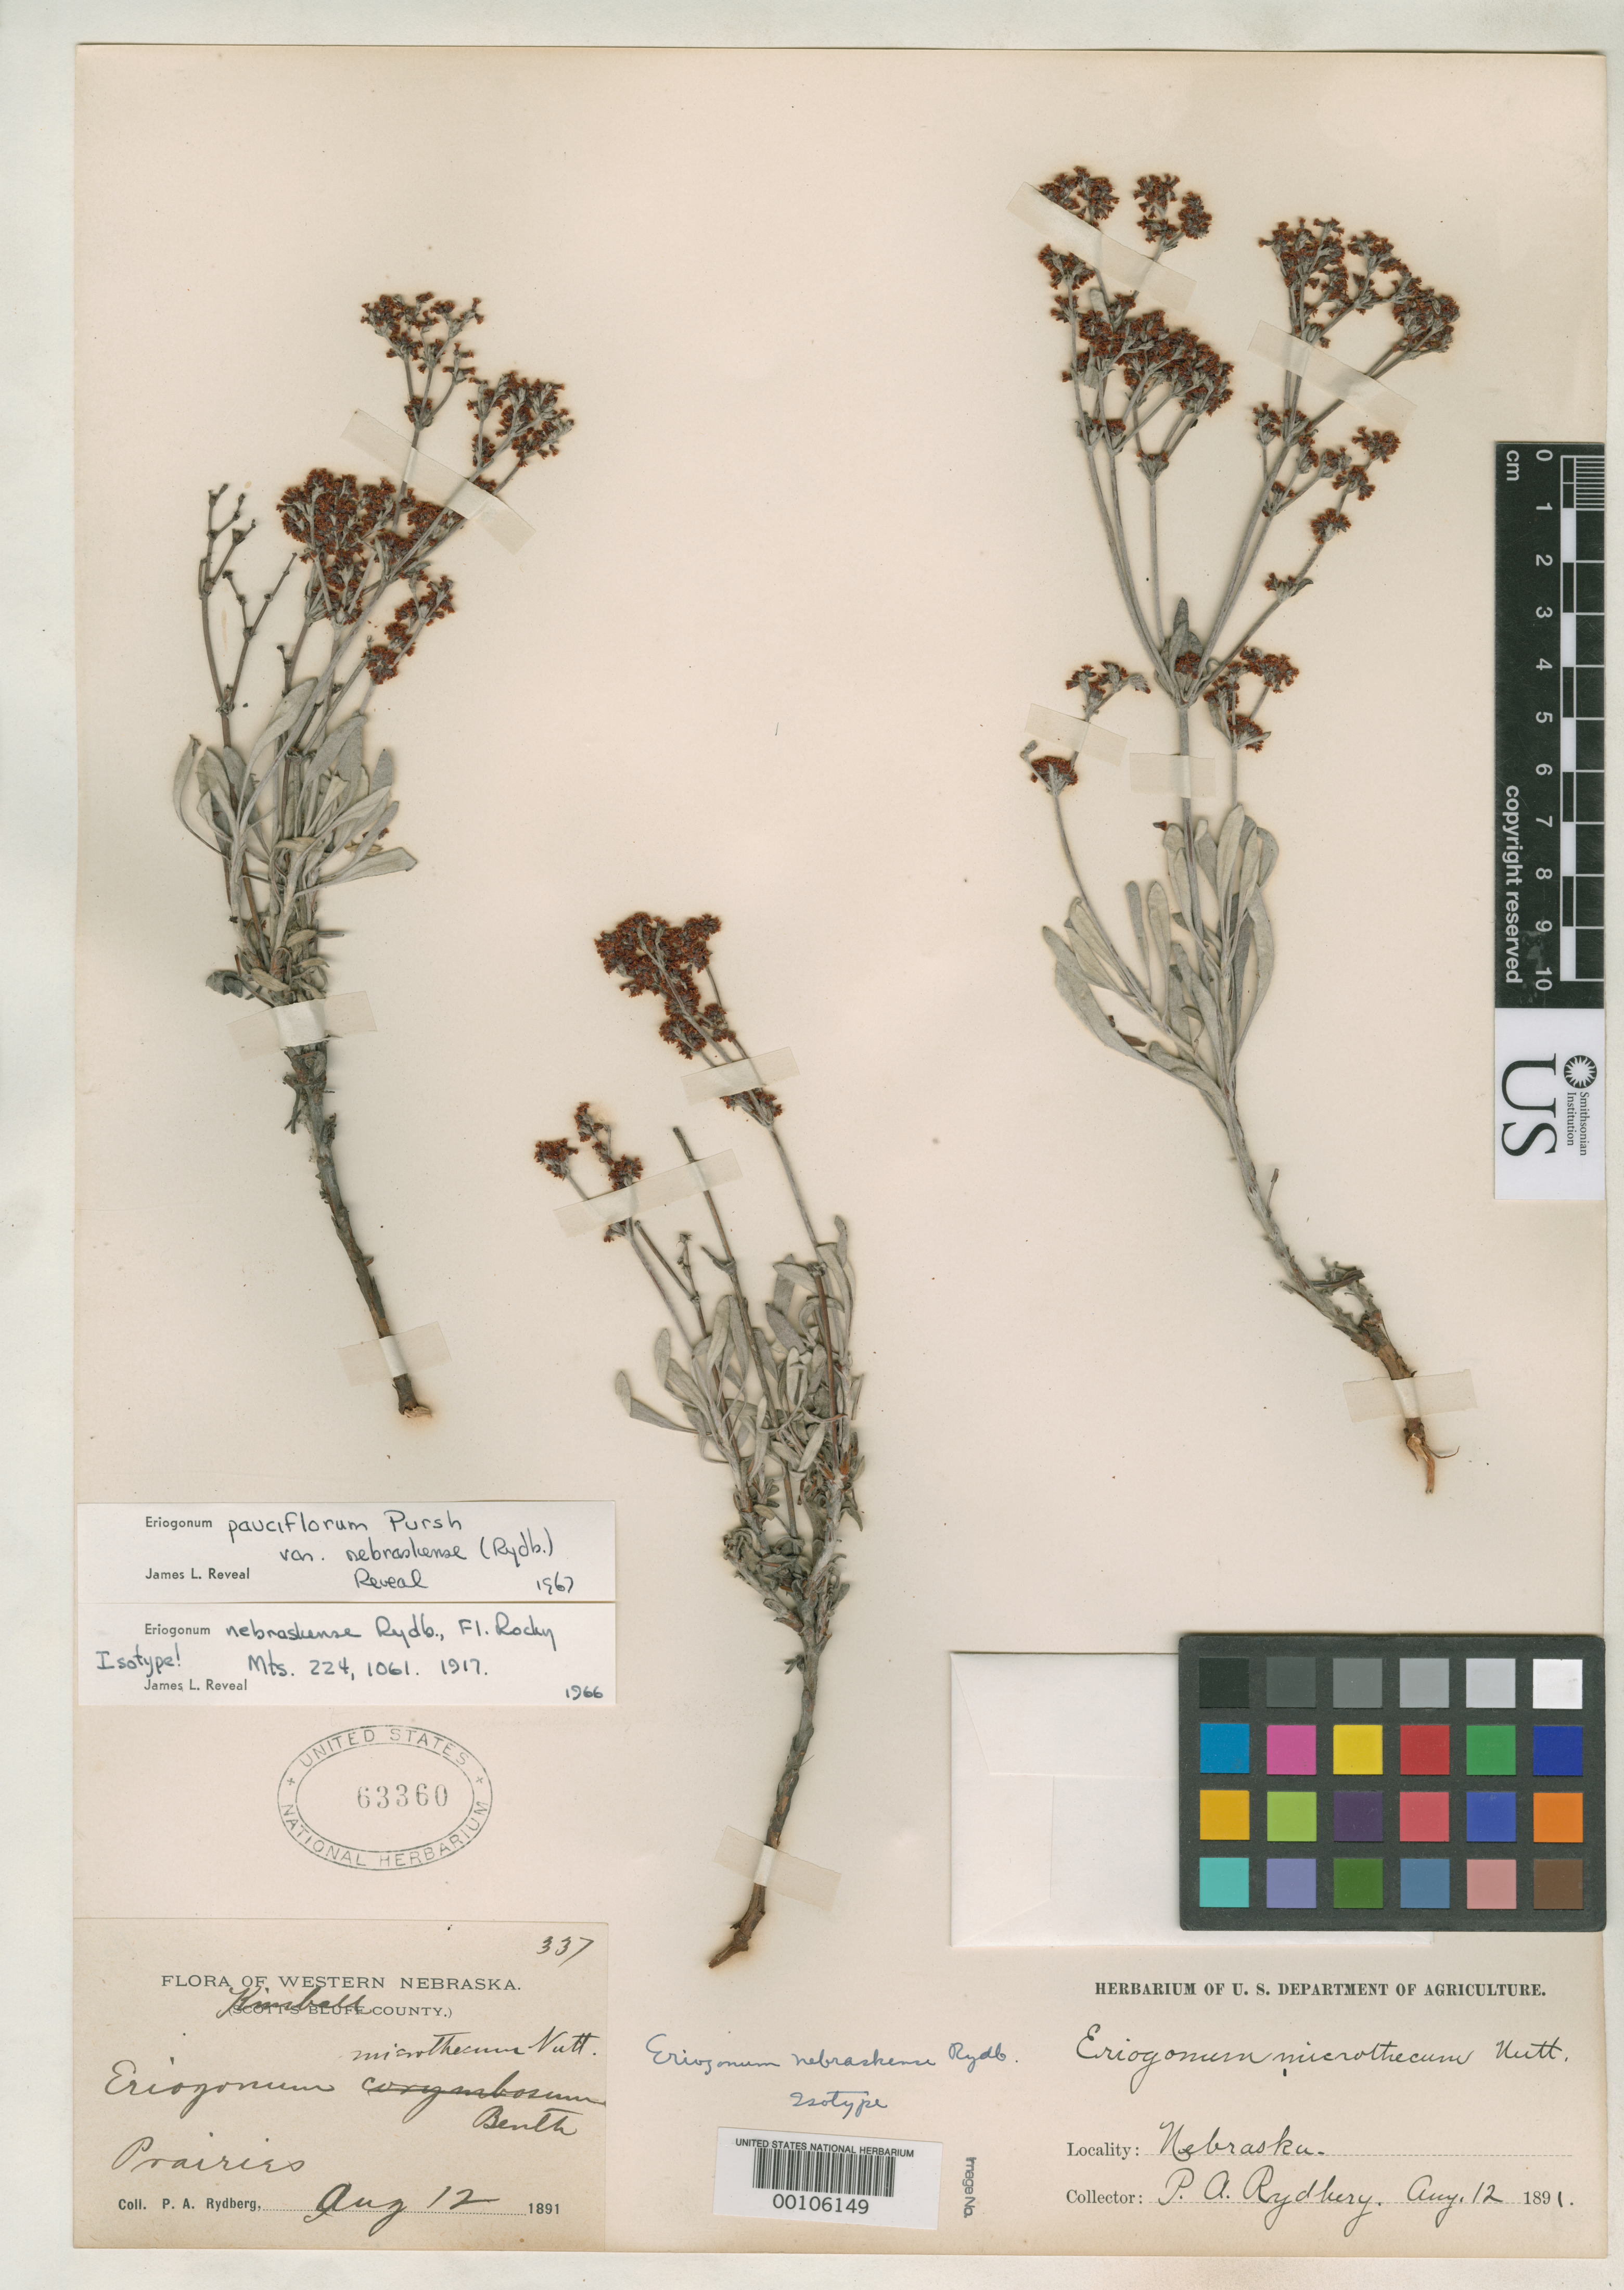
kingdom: Plantae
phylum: Tracheophyta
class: Magnoliopsida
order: Caryophyllales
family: Polygonaceae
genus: Eriogonum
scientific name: Eriogonum nebraskense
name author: Rydb.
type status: Isotype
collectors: P. A. Rydberg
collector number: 337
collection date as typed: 12 Aug 1891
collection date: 1891-08-12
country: United States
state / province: Nebraska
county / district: Kimball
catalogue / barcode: US 63360